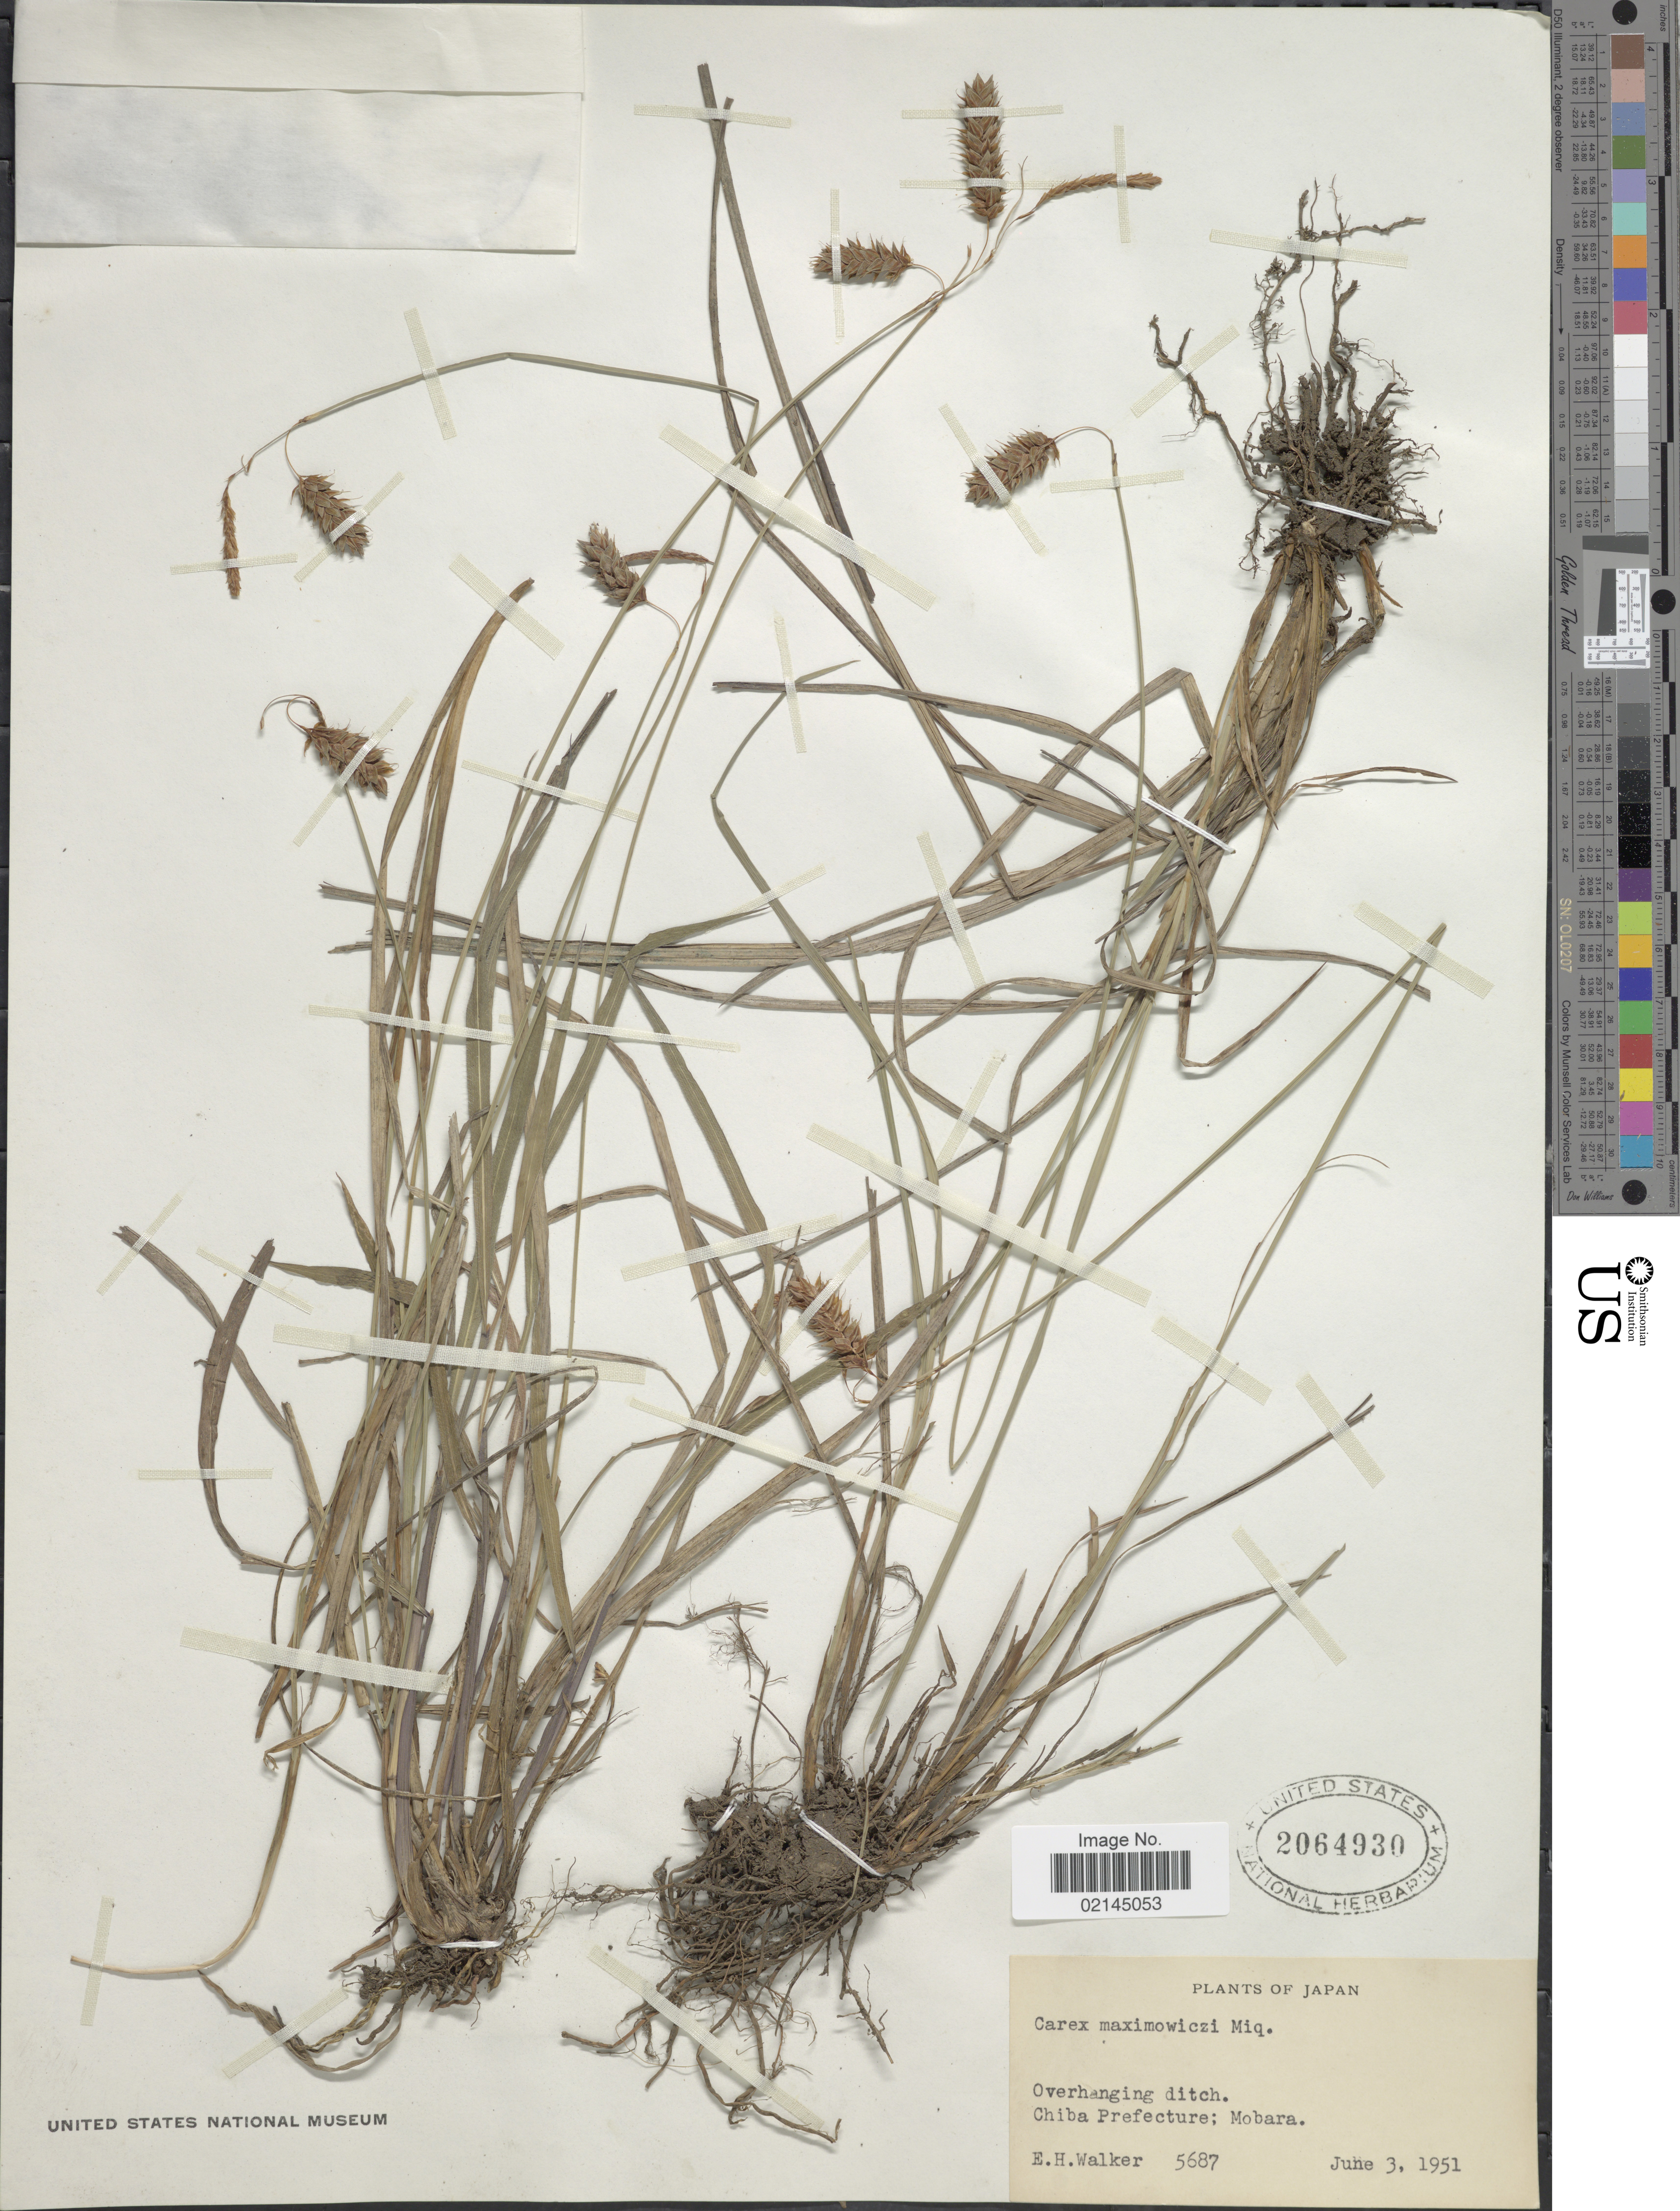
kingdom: Plantae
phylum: Tracheophyta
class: Liliopsida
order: Poales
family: Cyperaceae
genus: Carex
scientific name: Carex maximowiczii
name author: Miq.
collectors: E. H. Walker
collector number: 5687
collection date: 1951-06-03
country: Japan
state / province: Tiba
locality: Chiba Prefecture; Mobara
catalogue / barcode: US 2064930